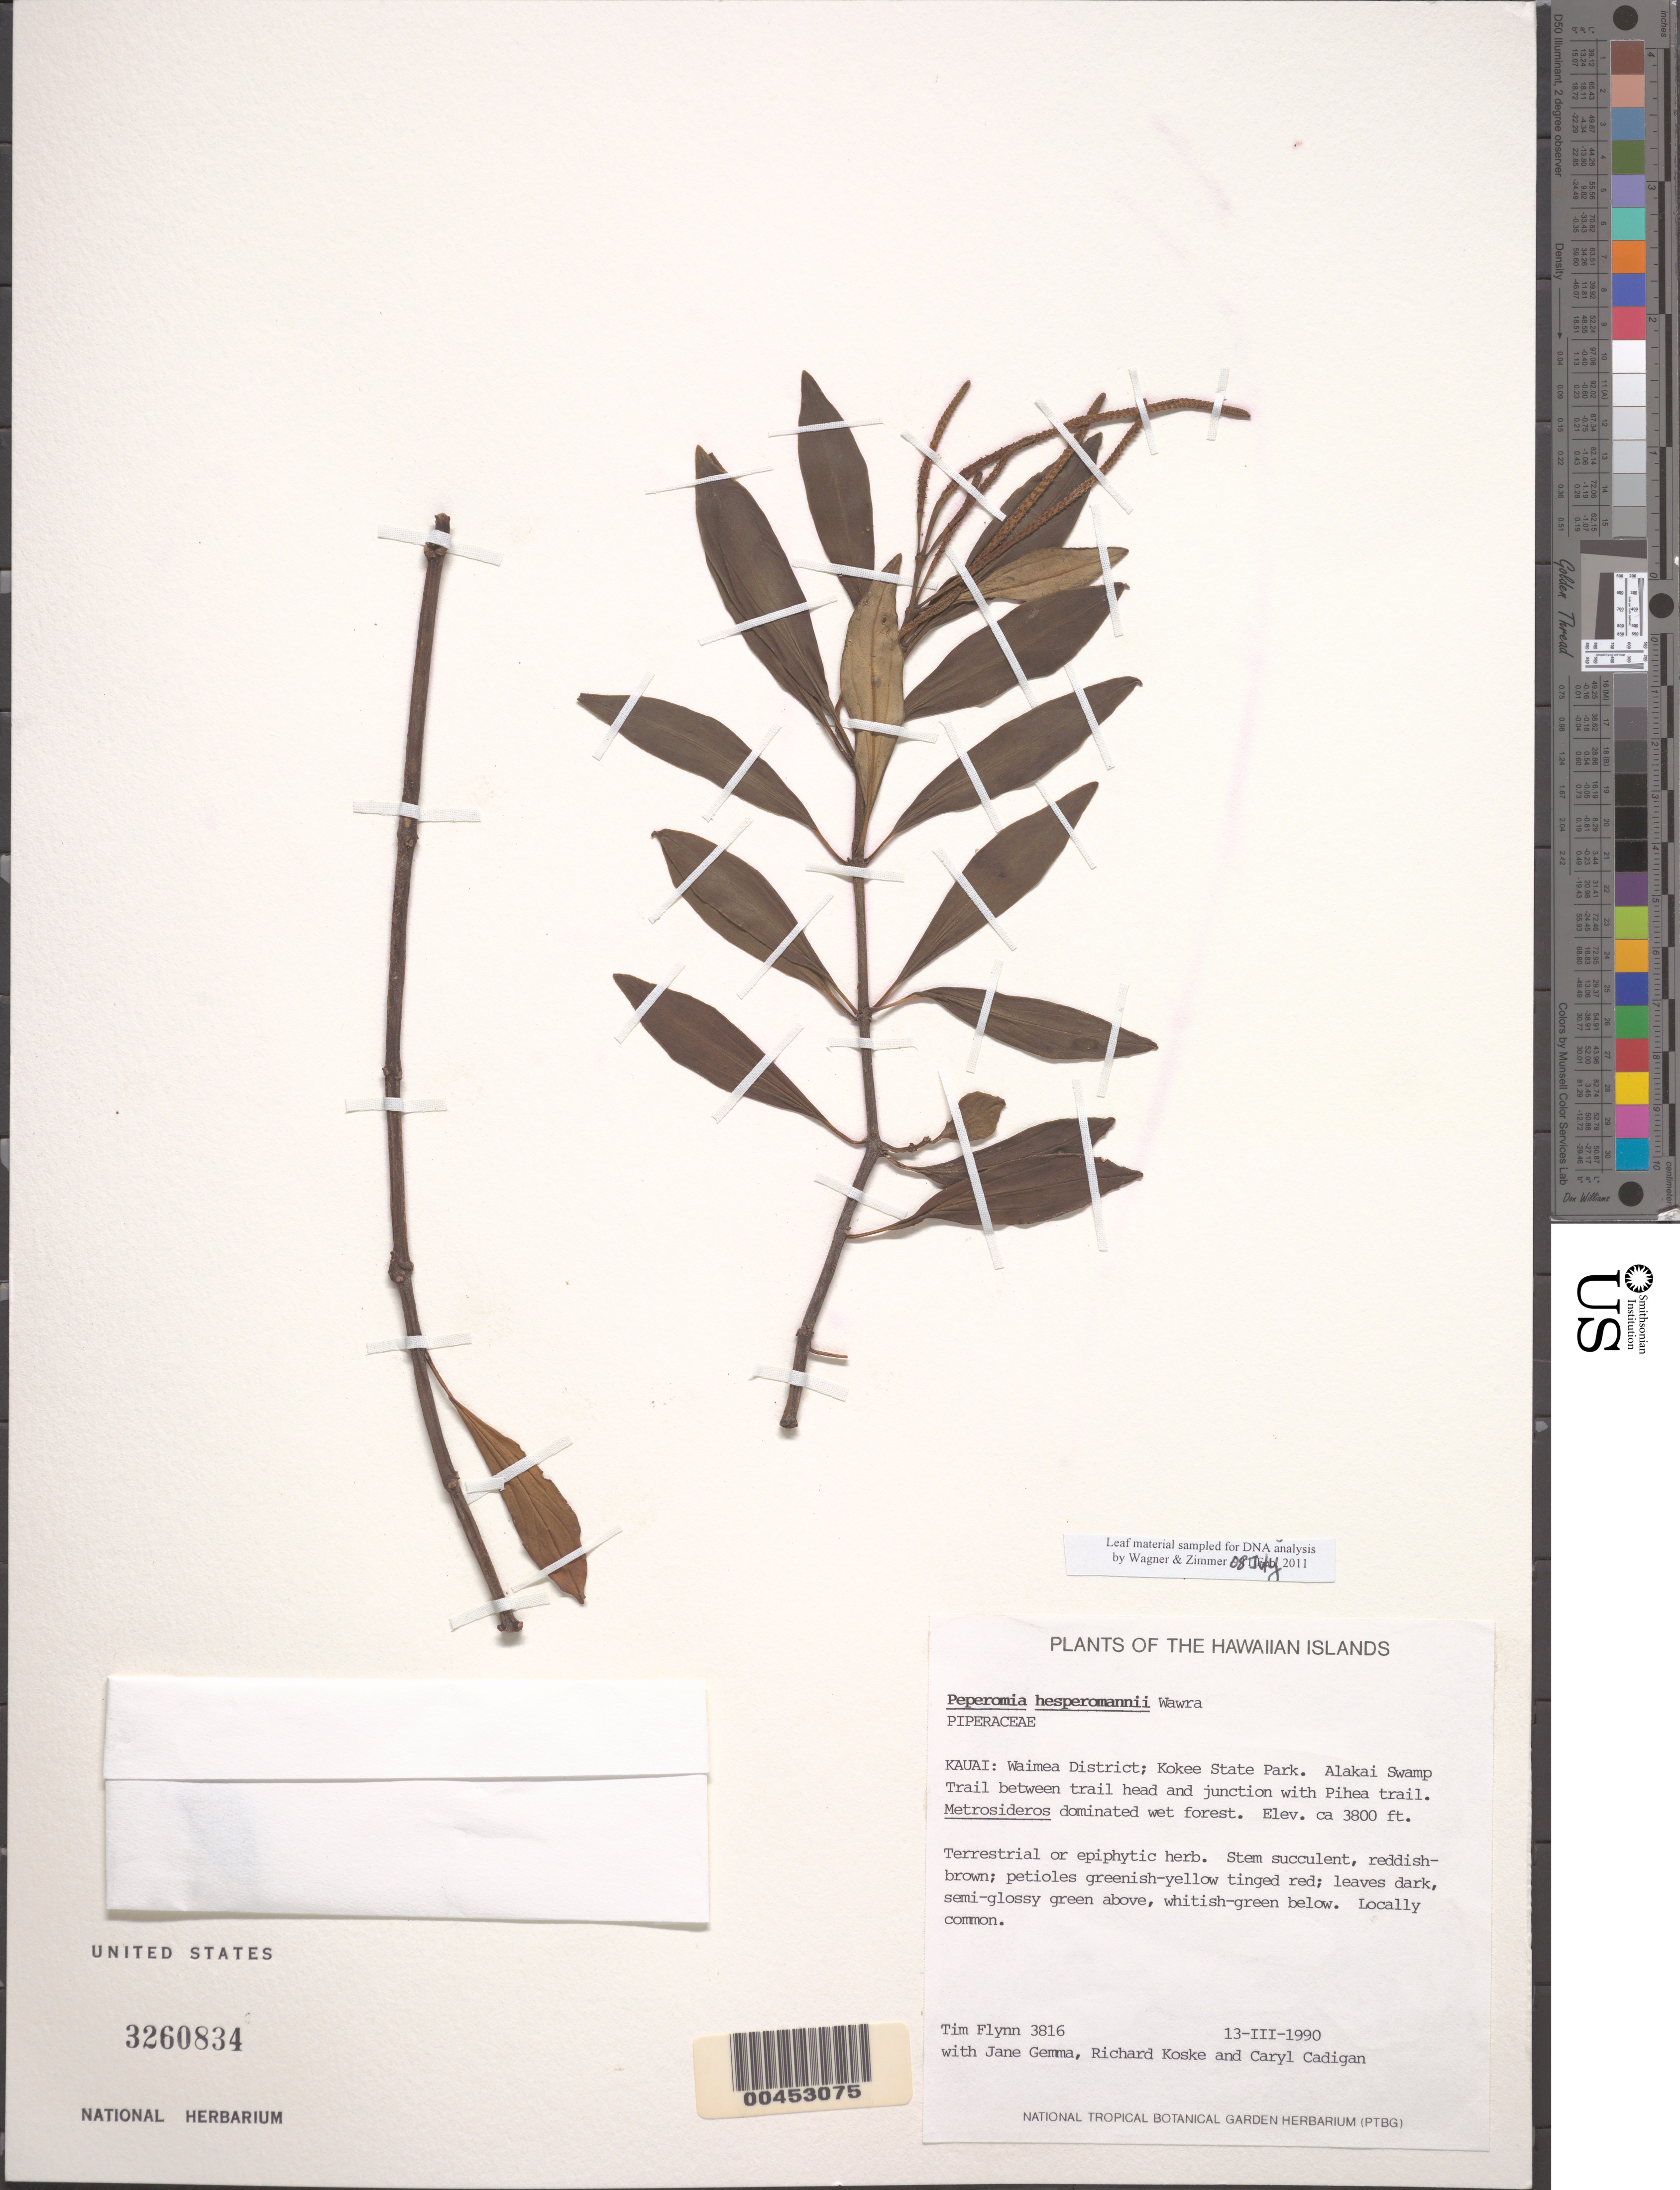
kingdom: Plantae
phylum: Tracheophyta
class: Magnoliopsida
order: Piperales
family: Piperaceae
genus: Peperomia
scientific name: Peperomia hesperomannii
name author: Wawra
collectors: T. W. Flynn, J. Gemma, R. Koske & C. Cadigan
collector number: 3816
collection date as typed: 13 Mar 1990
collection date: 1990-03-13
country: United States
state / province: Hawaii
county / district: Kauai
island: Kaua'i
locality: Waimea Dist; Kokee State Park, Alakai Swamp Trail between trail head & jct with Pihea Trail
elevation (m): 1158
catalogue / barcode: US 3260834